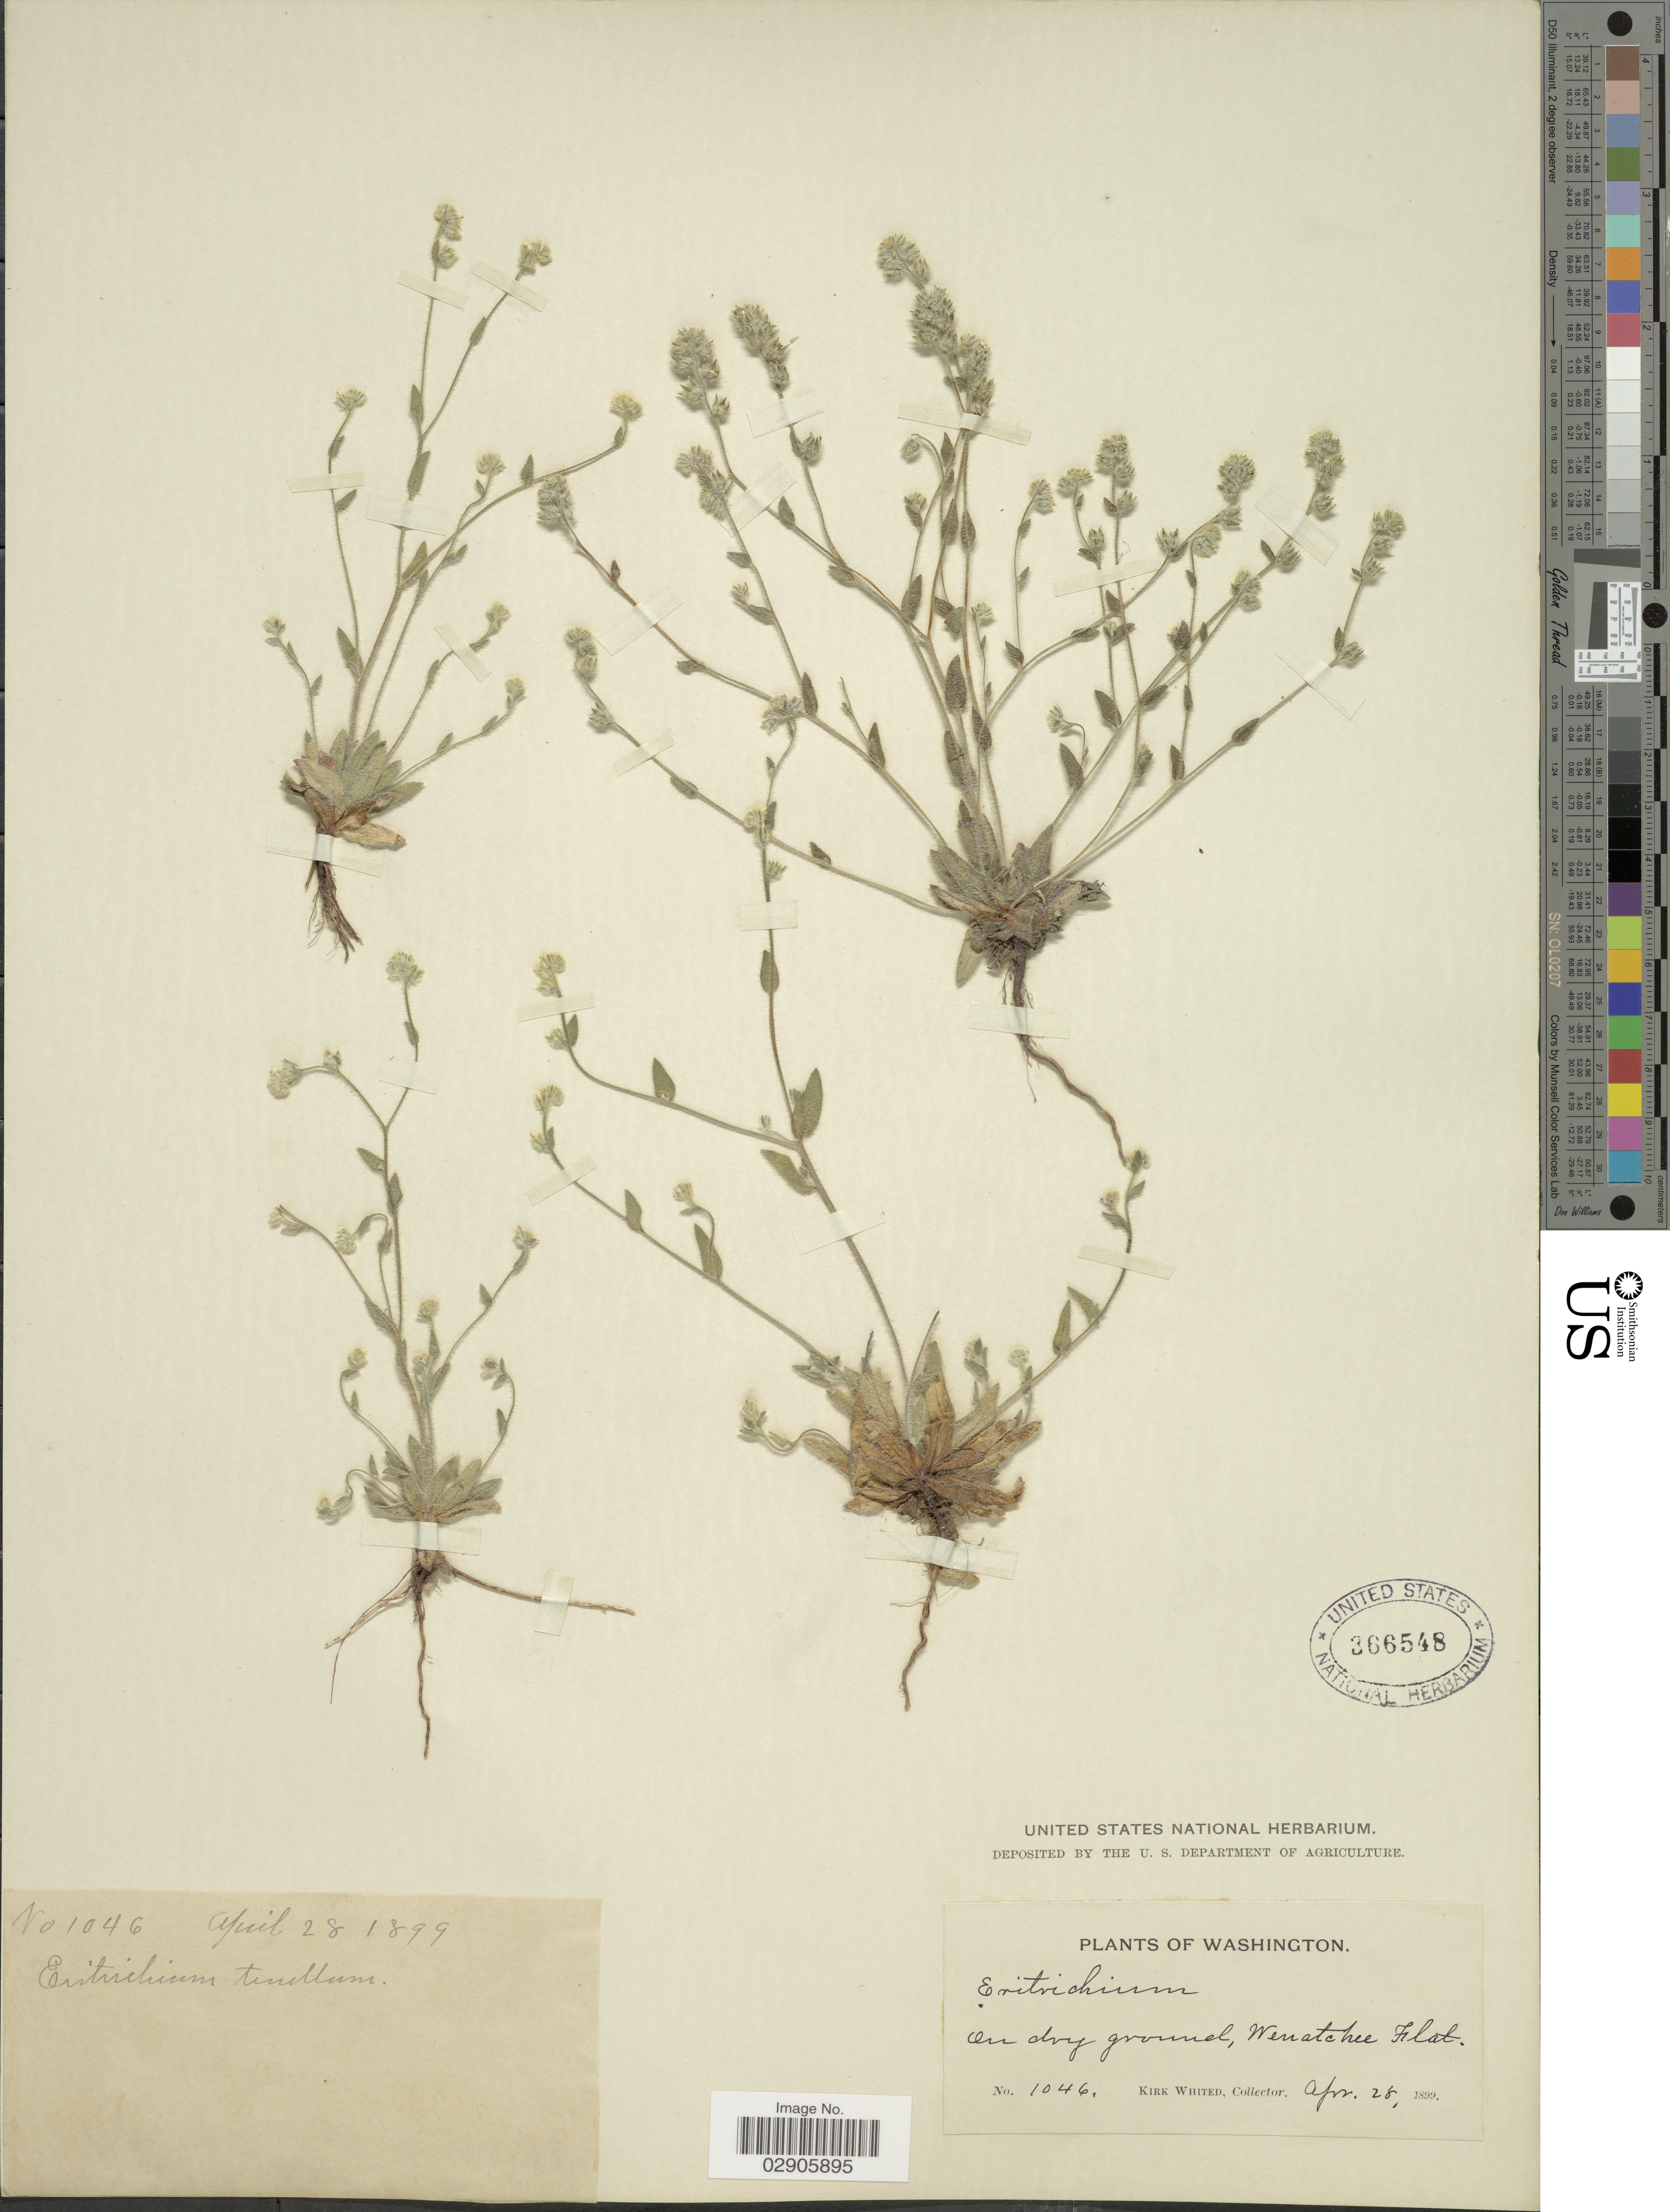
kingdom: Plantae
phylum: Tracheophyta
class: Magnoliopsida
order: Boraginales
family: Boraginaceae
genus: Plagiobothrys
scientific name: Plagiobothrys tenellus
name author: (Nutt.) A. Gray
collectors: K. Whited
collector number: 1046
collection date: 1899-04-28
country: United States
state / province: Washington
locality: On dry ground, Wenatchu Flat.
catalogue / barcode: US 366548